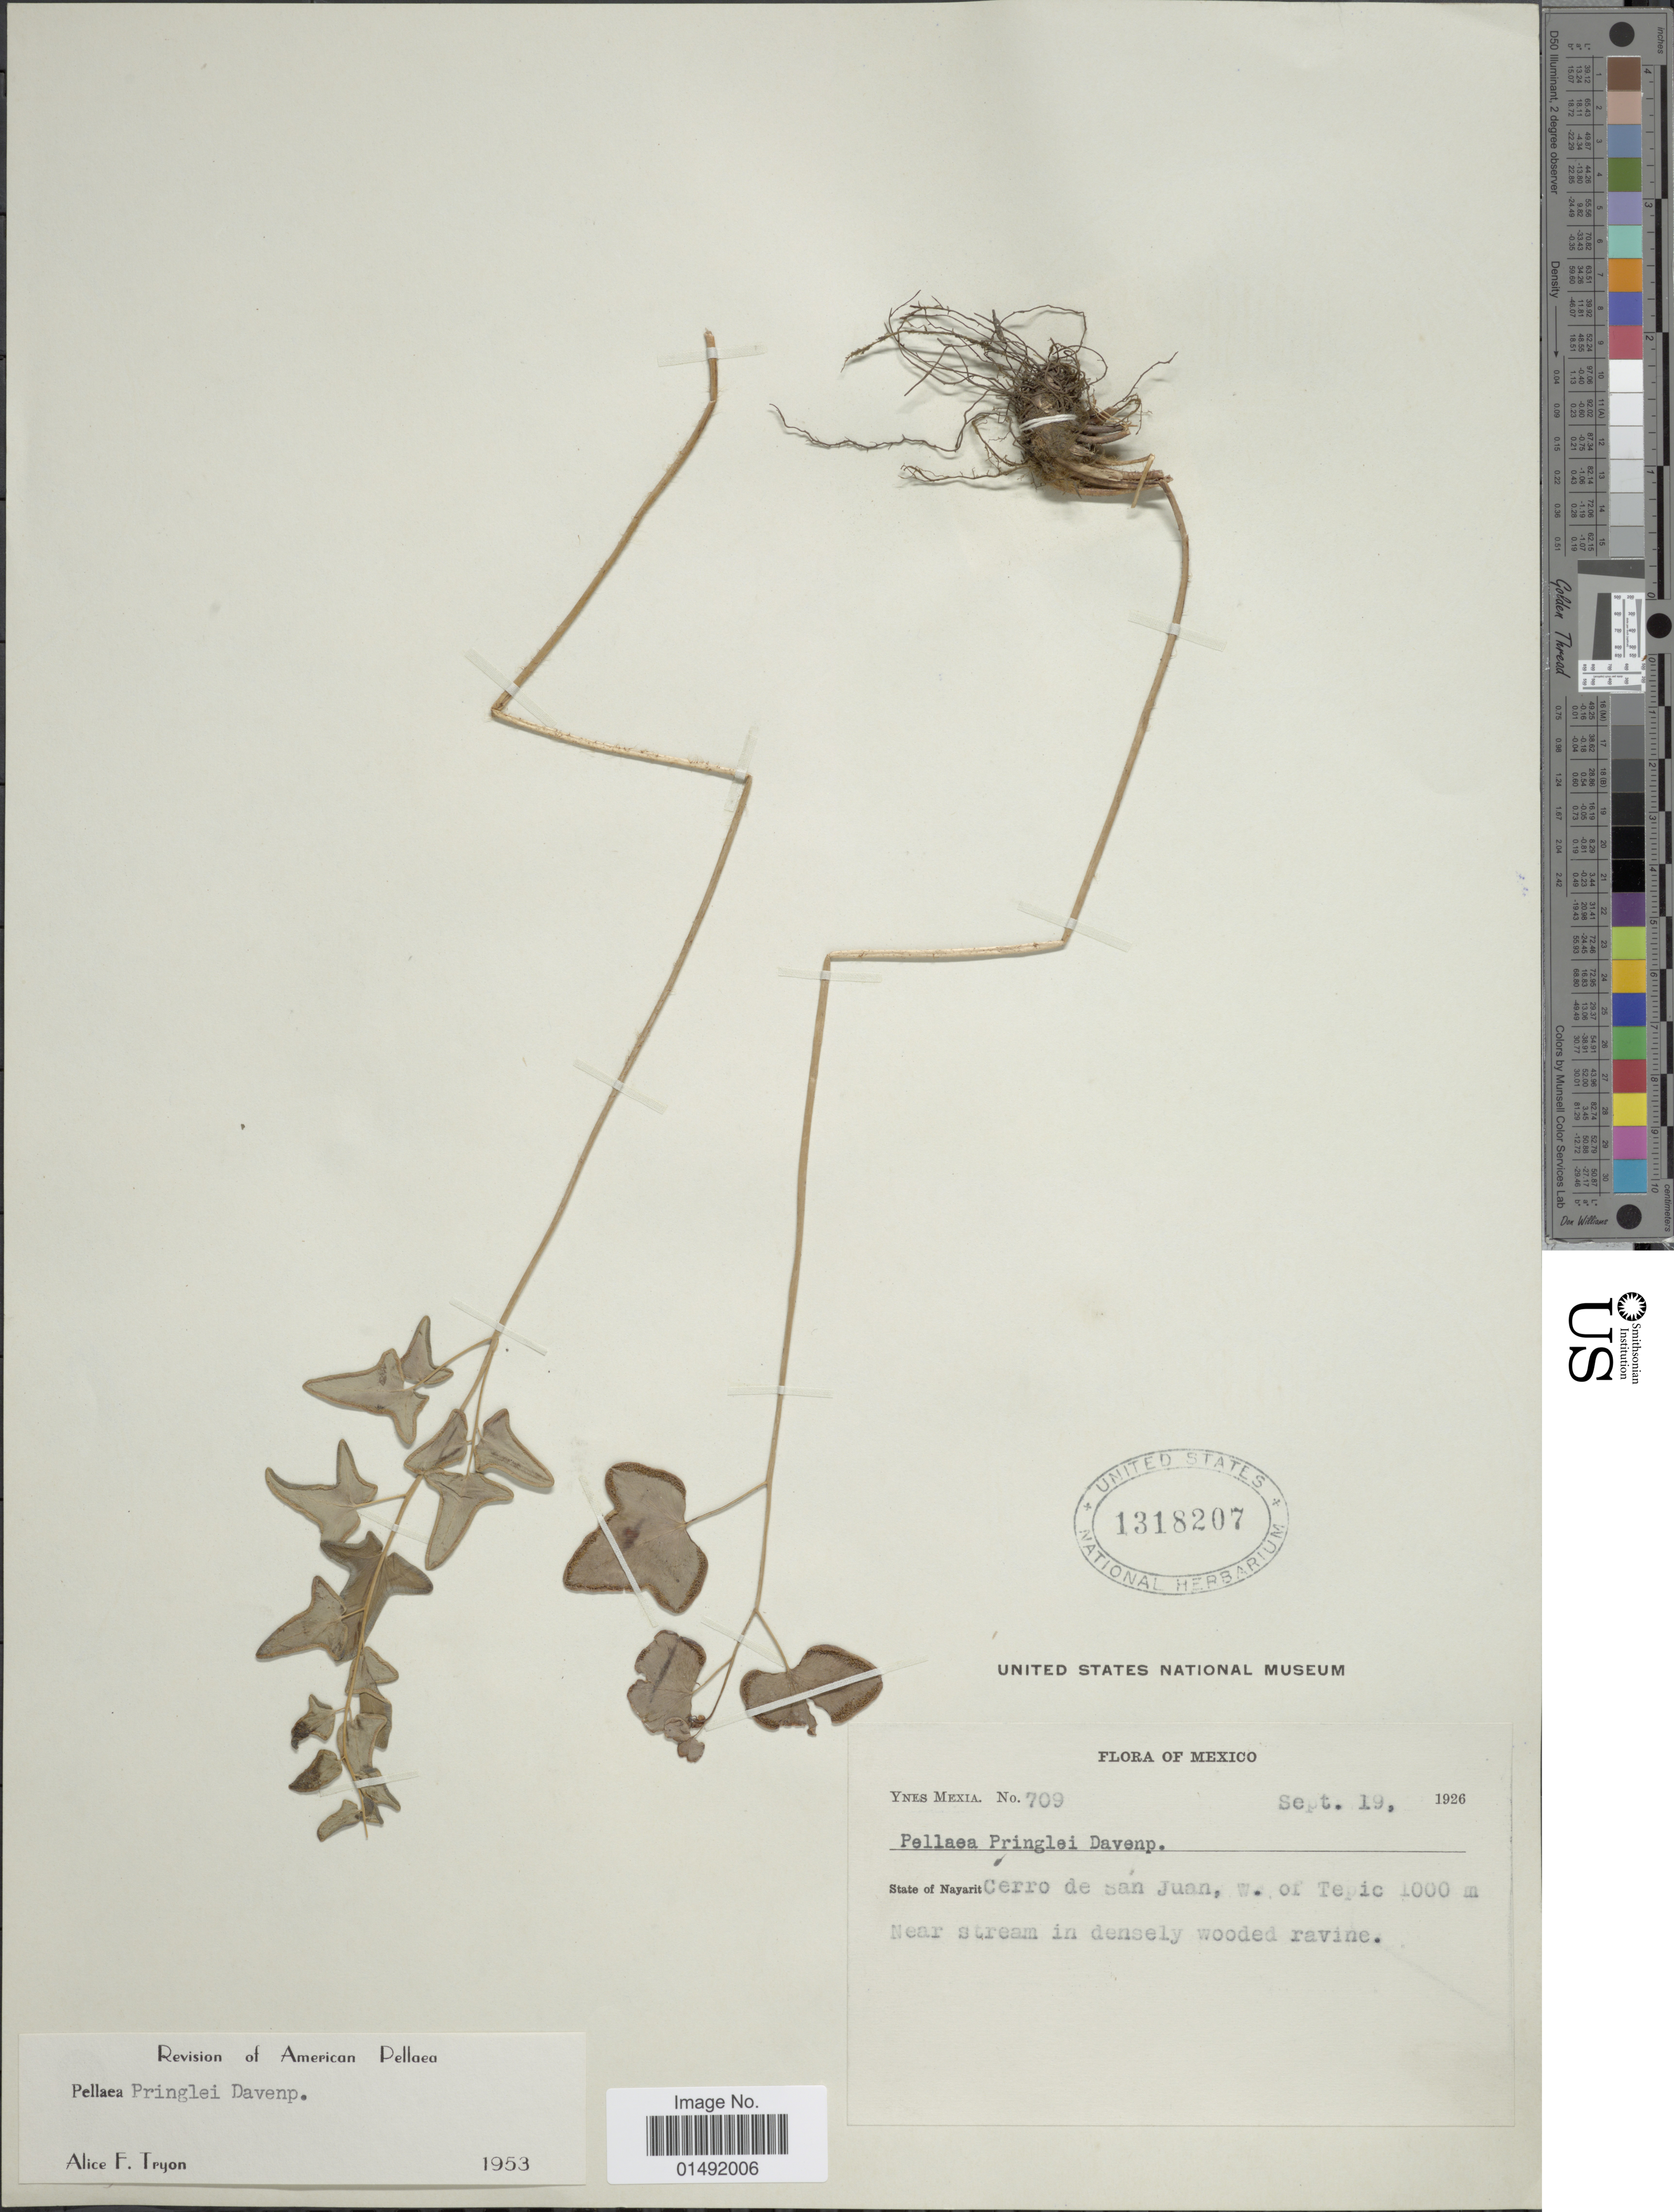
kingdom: Plantae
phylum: Tracheophyta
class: Polypodiopsida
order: Polypodiales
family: Pteridaceae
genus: Pellaea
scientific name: Pellaea pringlei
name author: Davenp.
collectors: Y. Mexia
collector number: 709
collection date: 1926-09-19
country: Mexico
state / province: Nayarit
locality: Cerro de San Juan, W of Tepic, Near stream in densely wooded ravine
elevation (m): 1000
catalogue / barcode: US 1318207